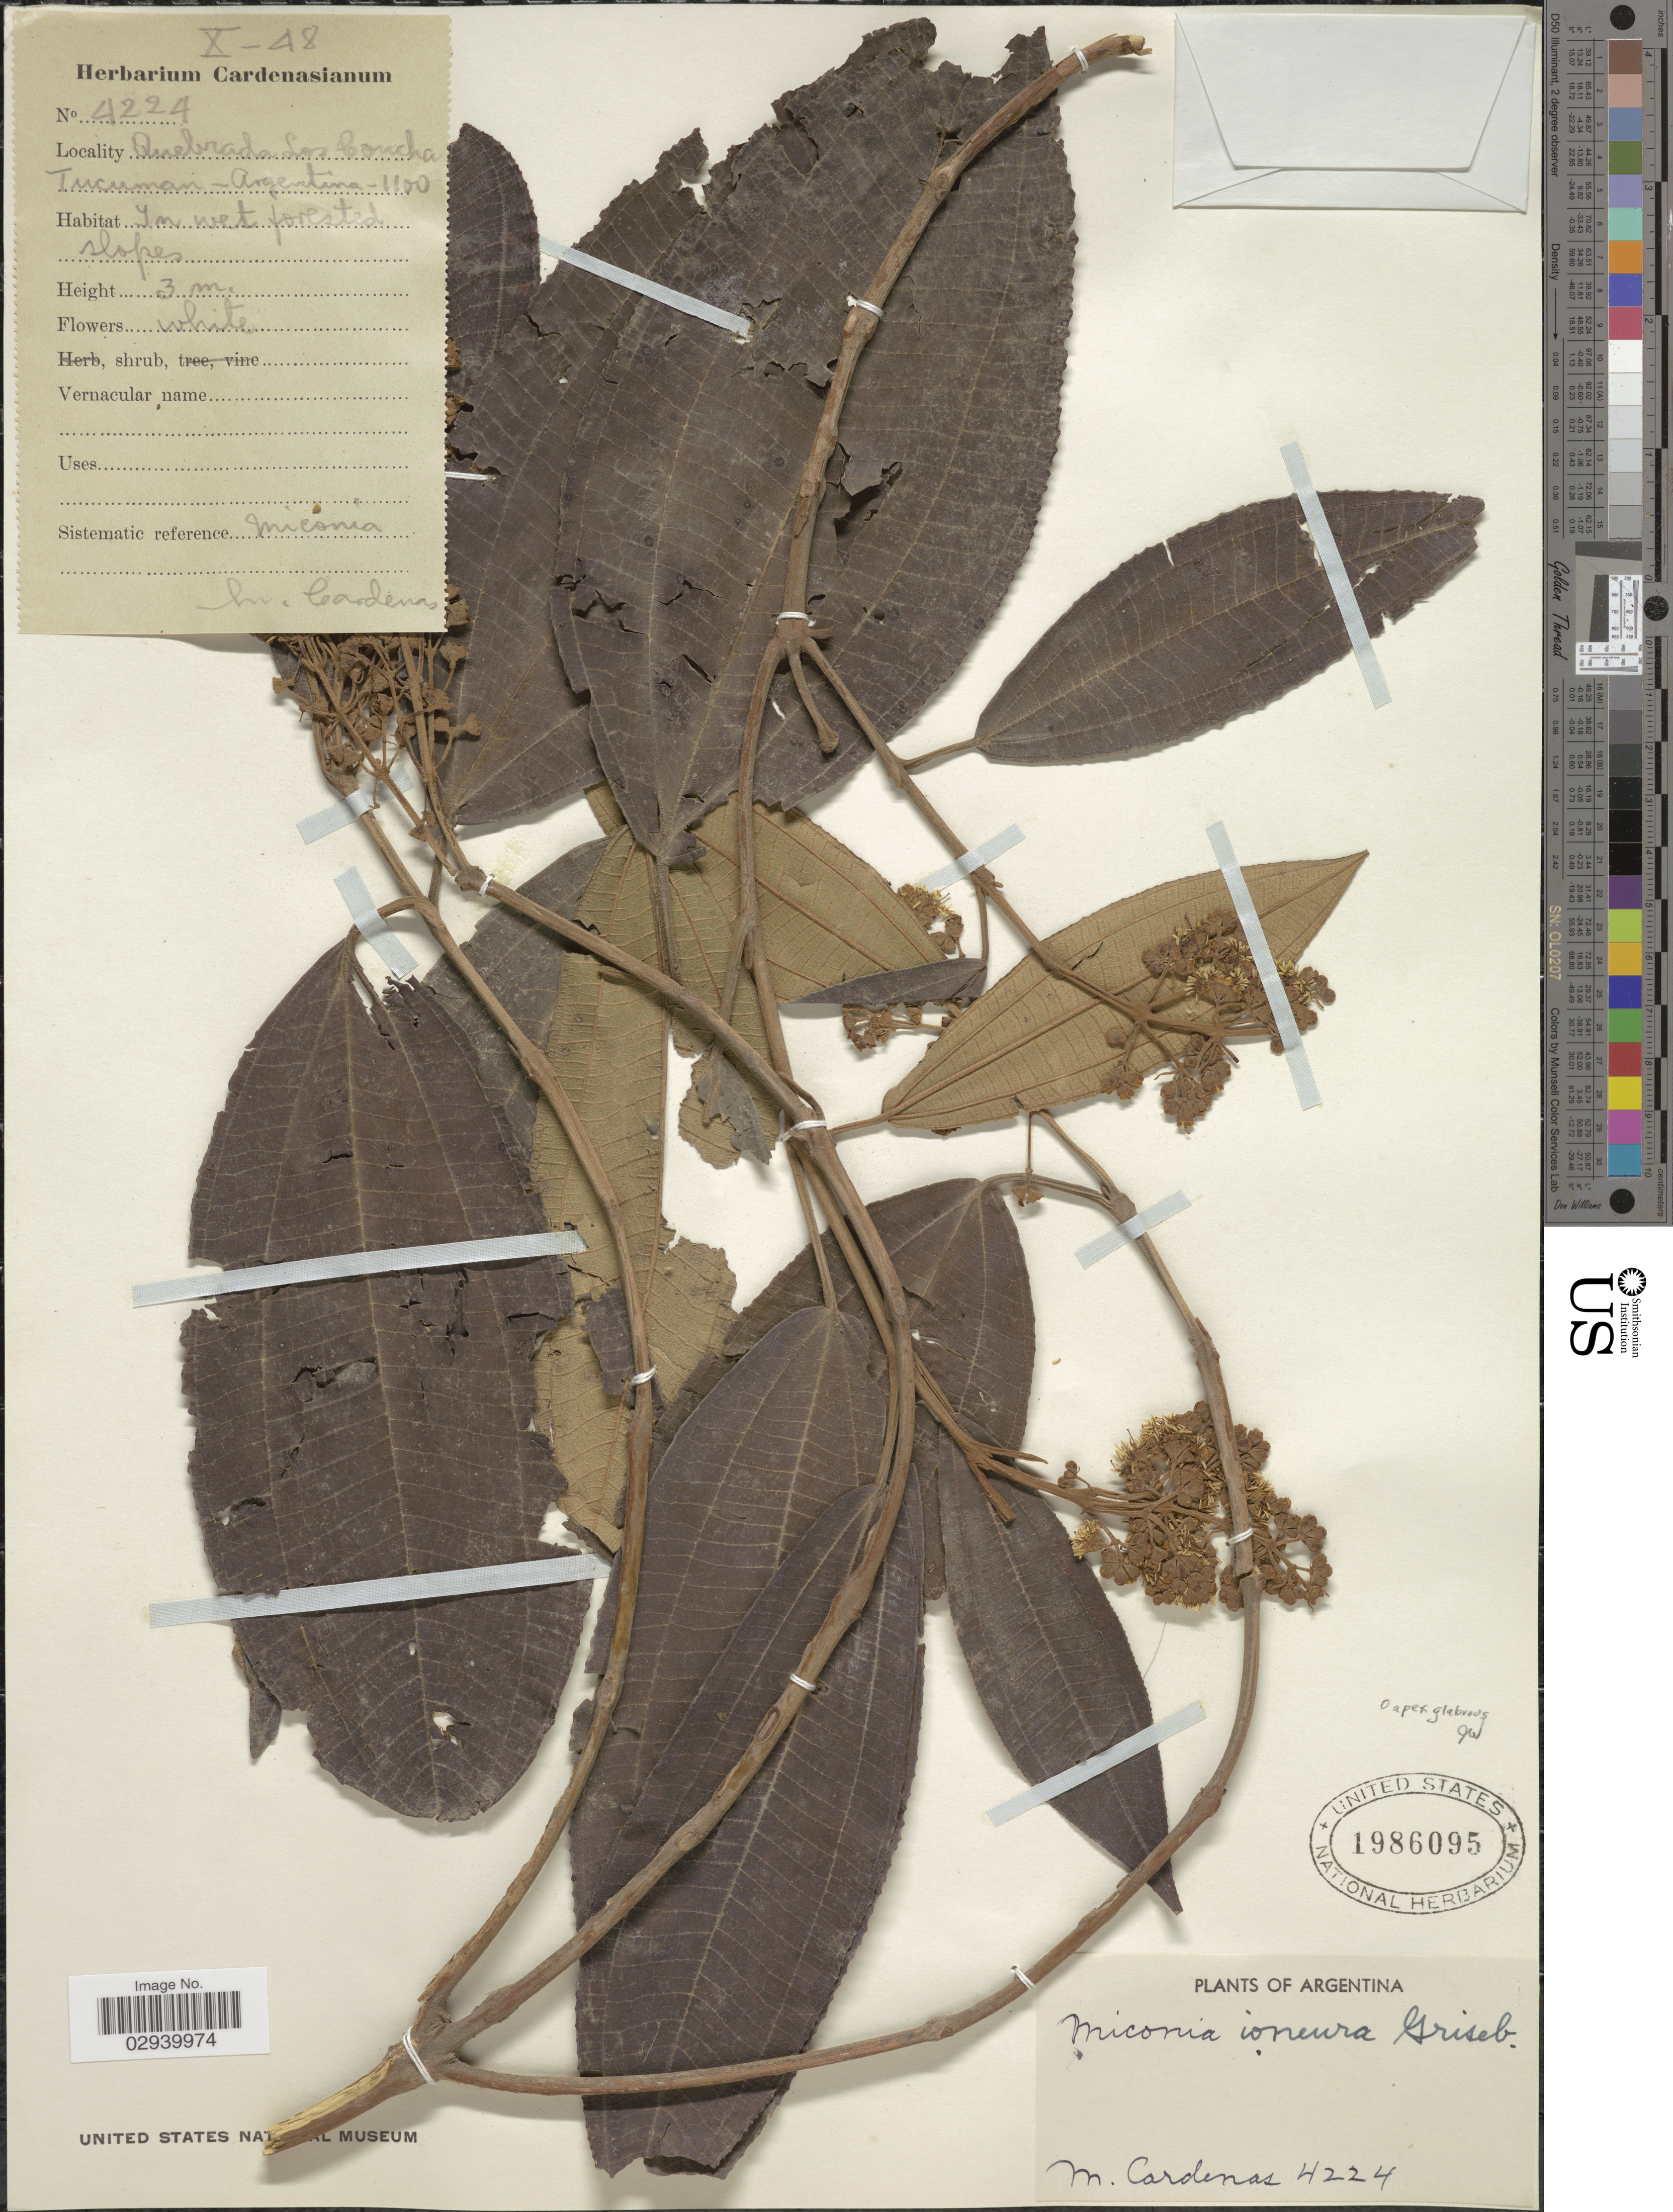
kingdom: Plantae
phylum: Tracheophyta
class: Magnoliopsida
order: Myrtales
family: Melastomataceae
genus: Miconia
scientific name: Miconia ioneura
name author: Griseb.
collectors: M. Cárdenas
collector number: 4224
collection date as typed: Transcribed d/m/y: /10/48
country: Argentina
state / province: Tucuman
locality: Quebrada Los Concha.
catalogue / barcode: US 1986095